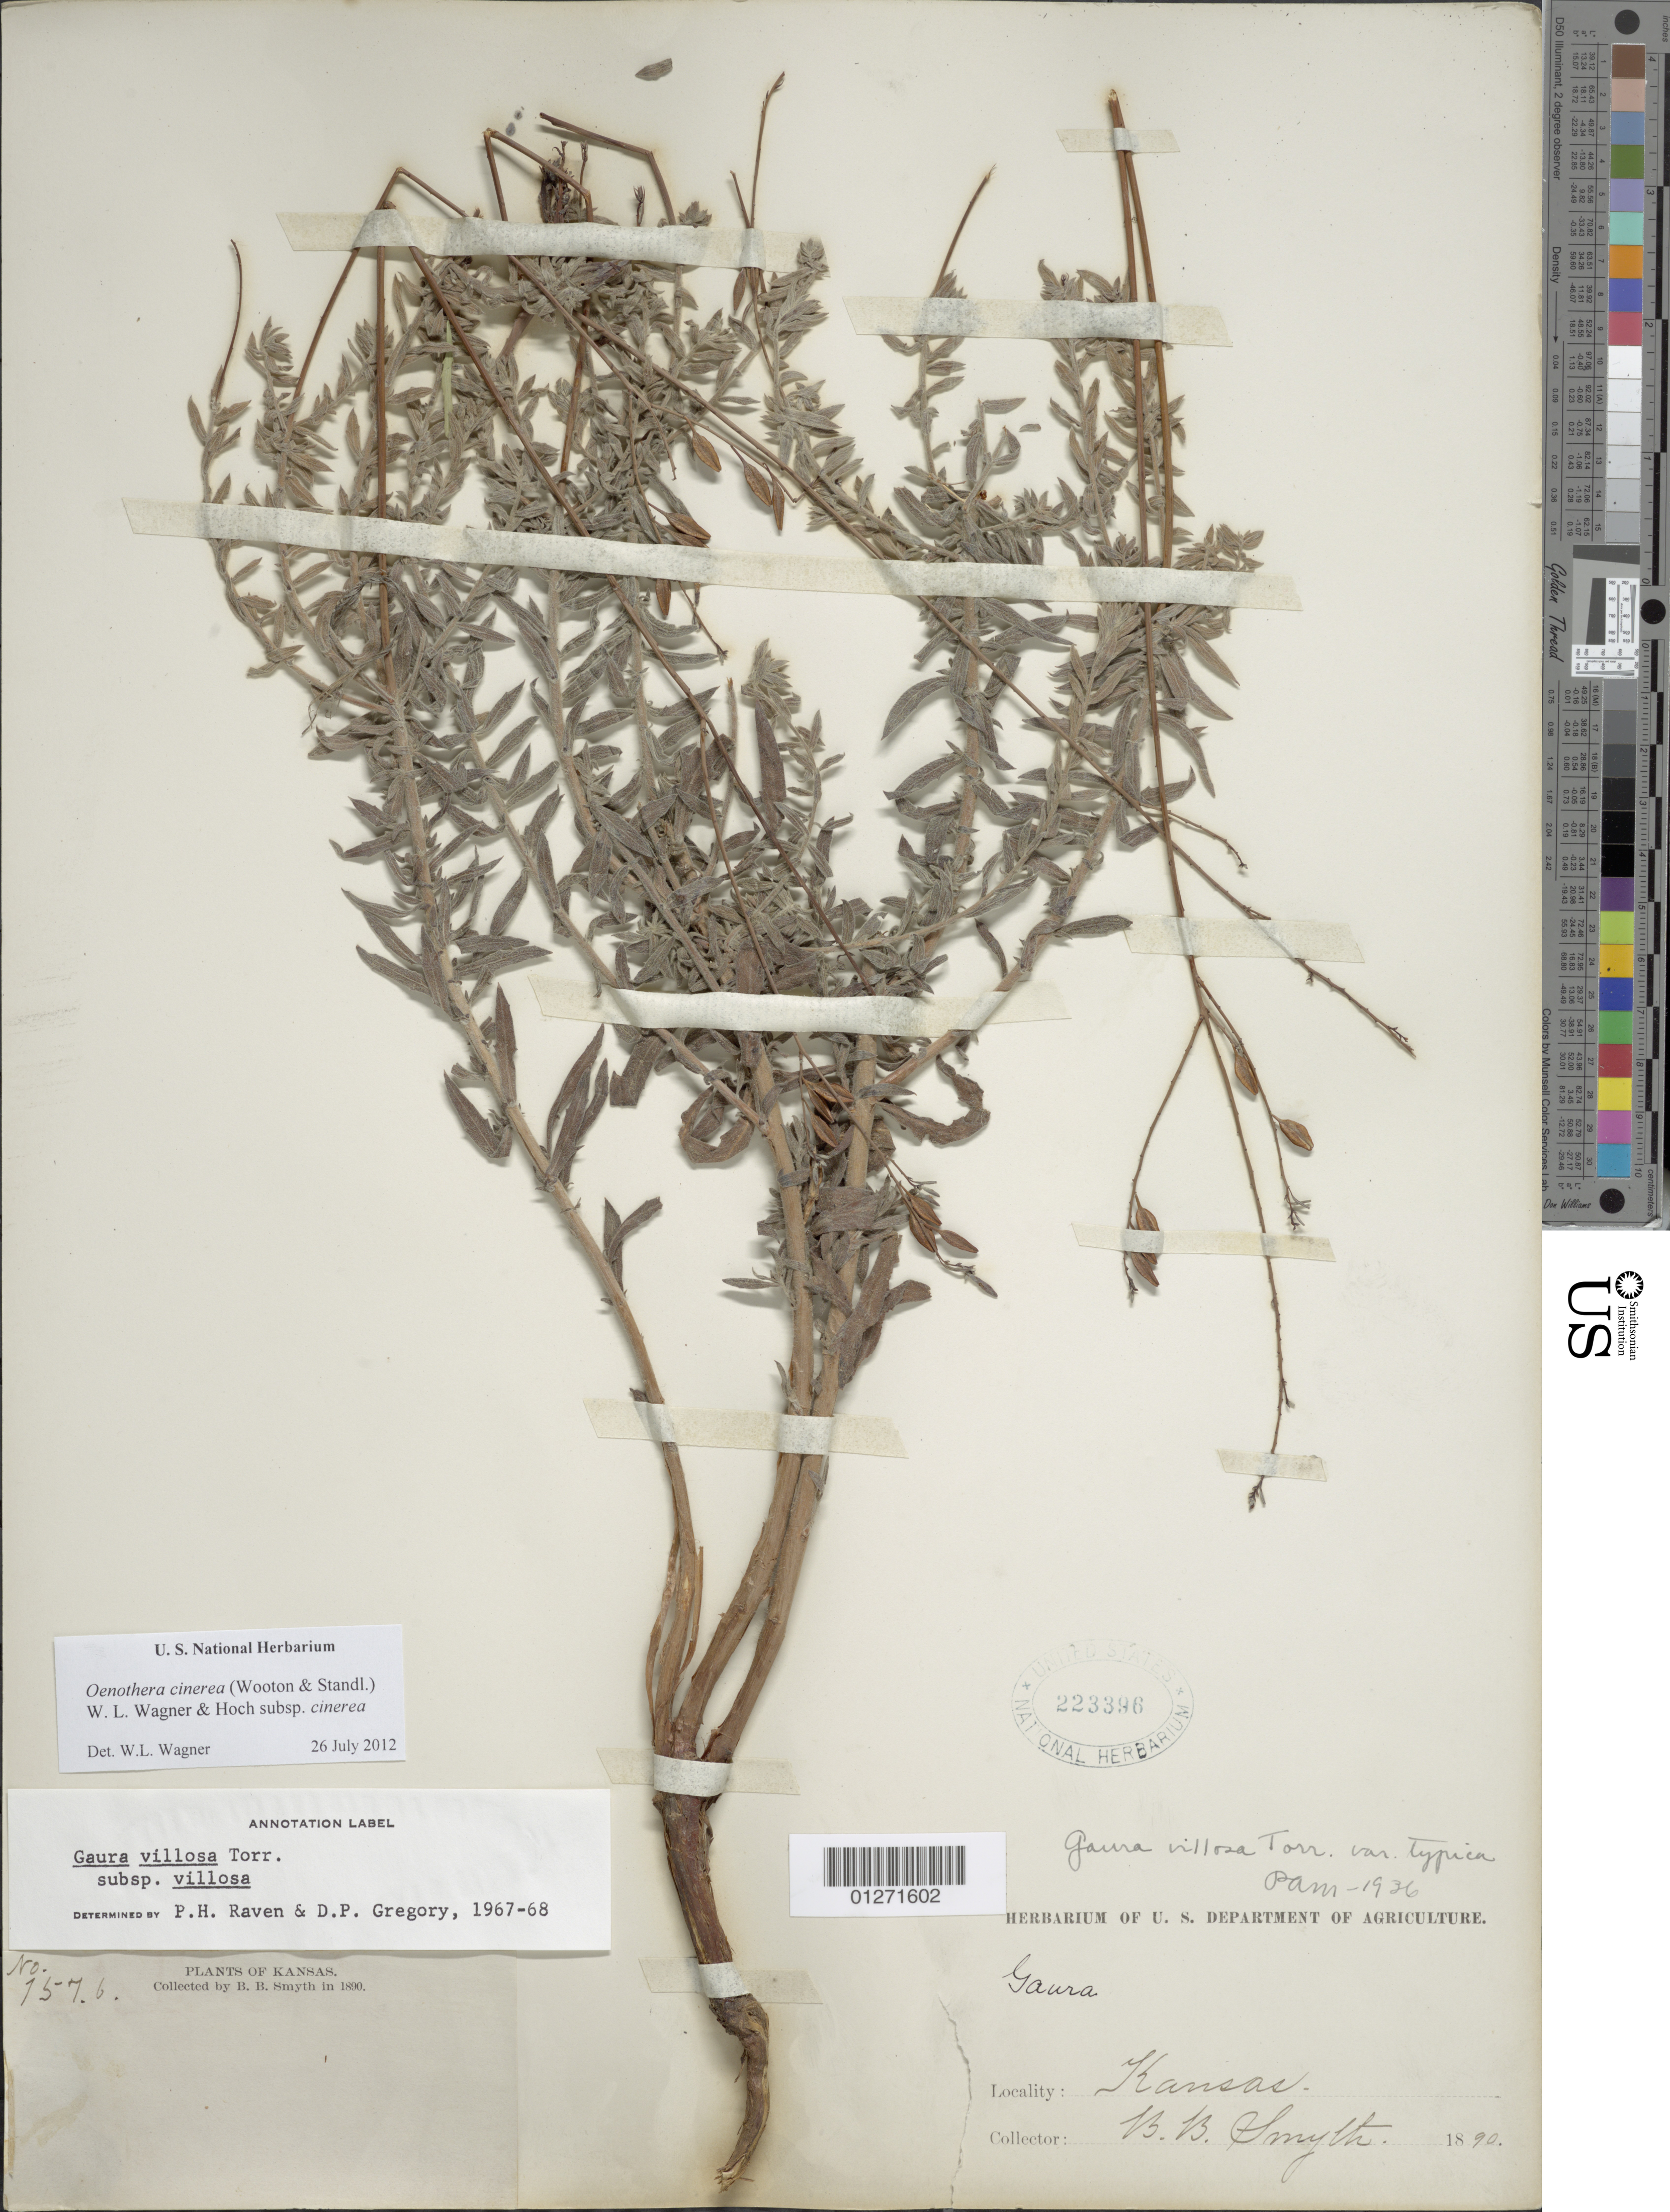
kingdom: Plantae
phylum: Tracheophyta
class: Magnoliopsida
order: Myrtales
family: Onagraceae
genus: Oenothera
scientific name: Oenothera cinerea subsp. cinerea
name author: (Wooton & Standl.) W.L. Wagner & Hoch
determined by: Wagner, W. L., (BOT), Smithsonian Institution - National Museum of Natural History (UNITED STATES)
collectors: B. Smyth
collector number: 157b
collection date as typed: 1890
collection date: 1890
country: United States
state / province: Kansas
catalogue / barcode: US 223396